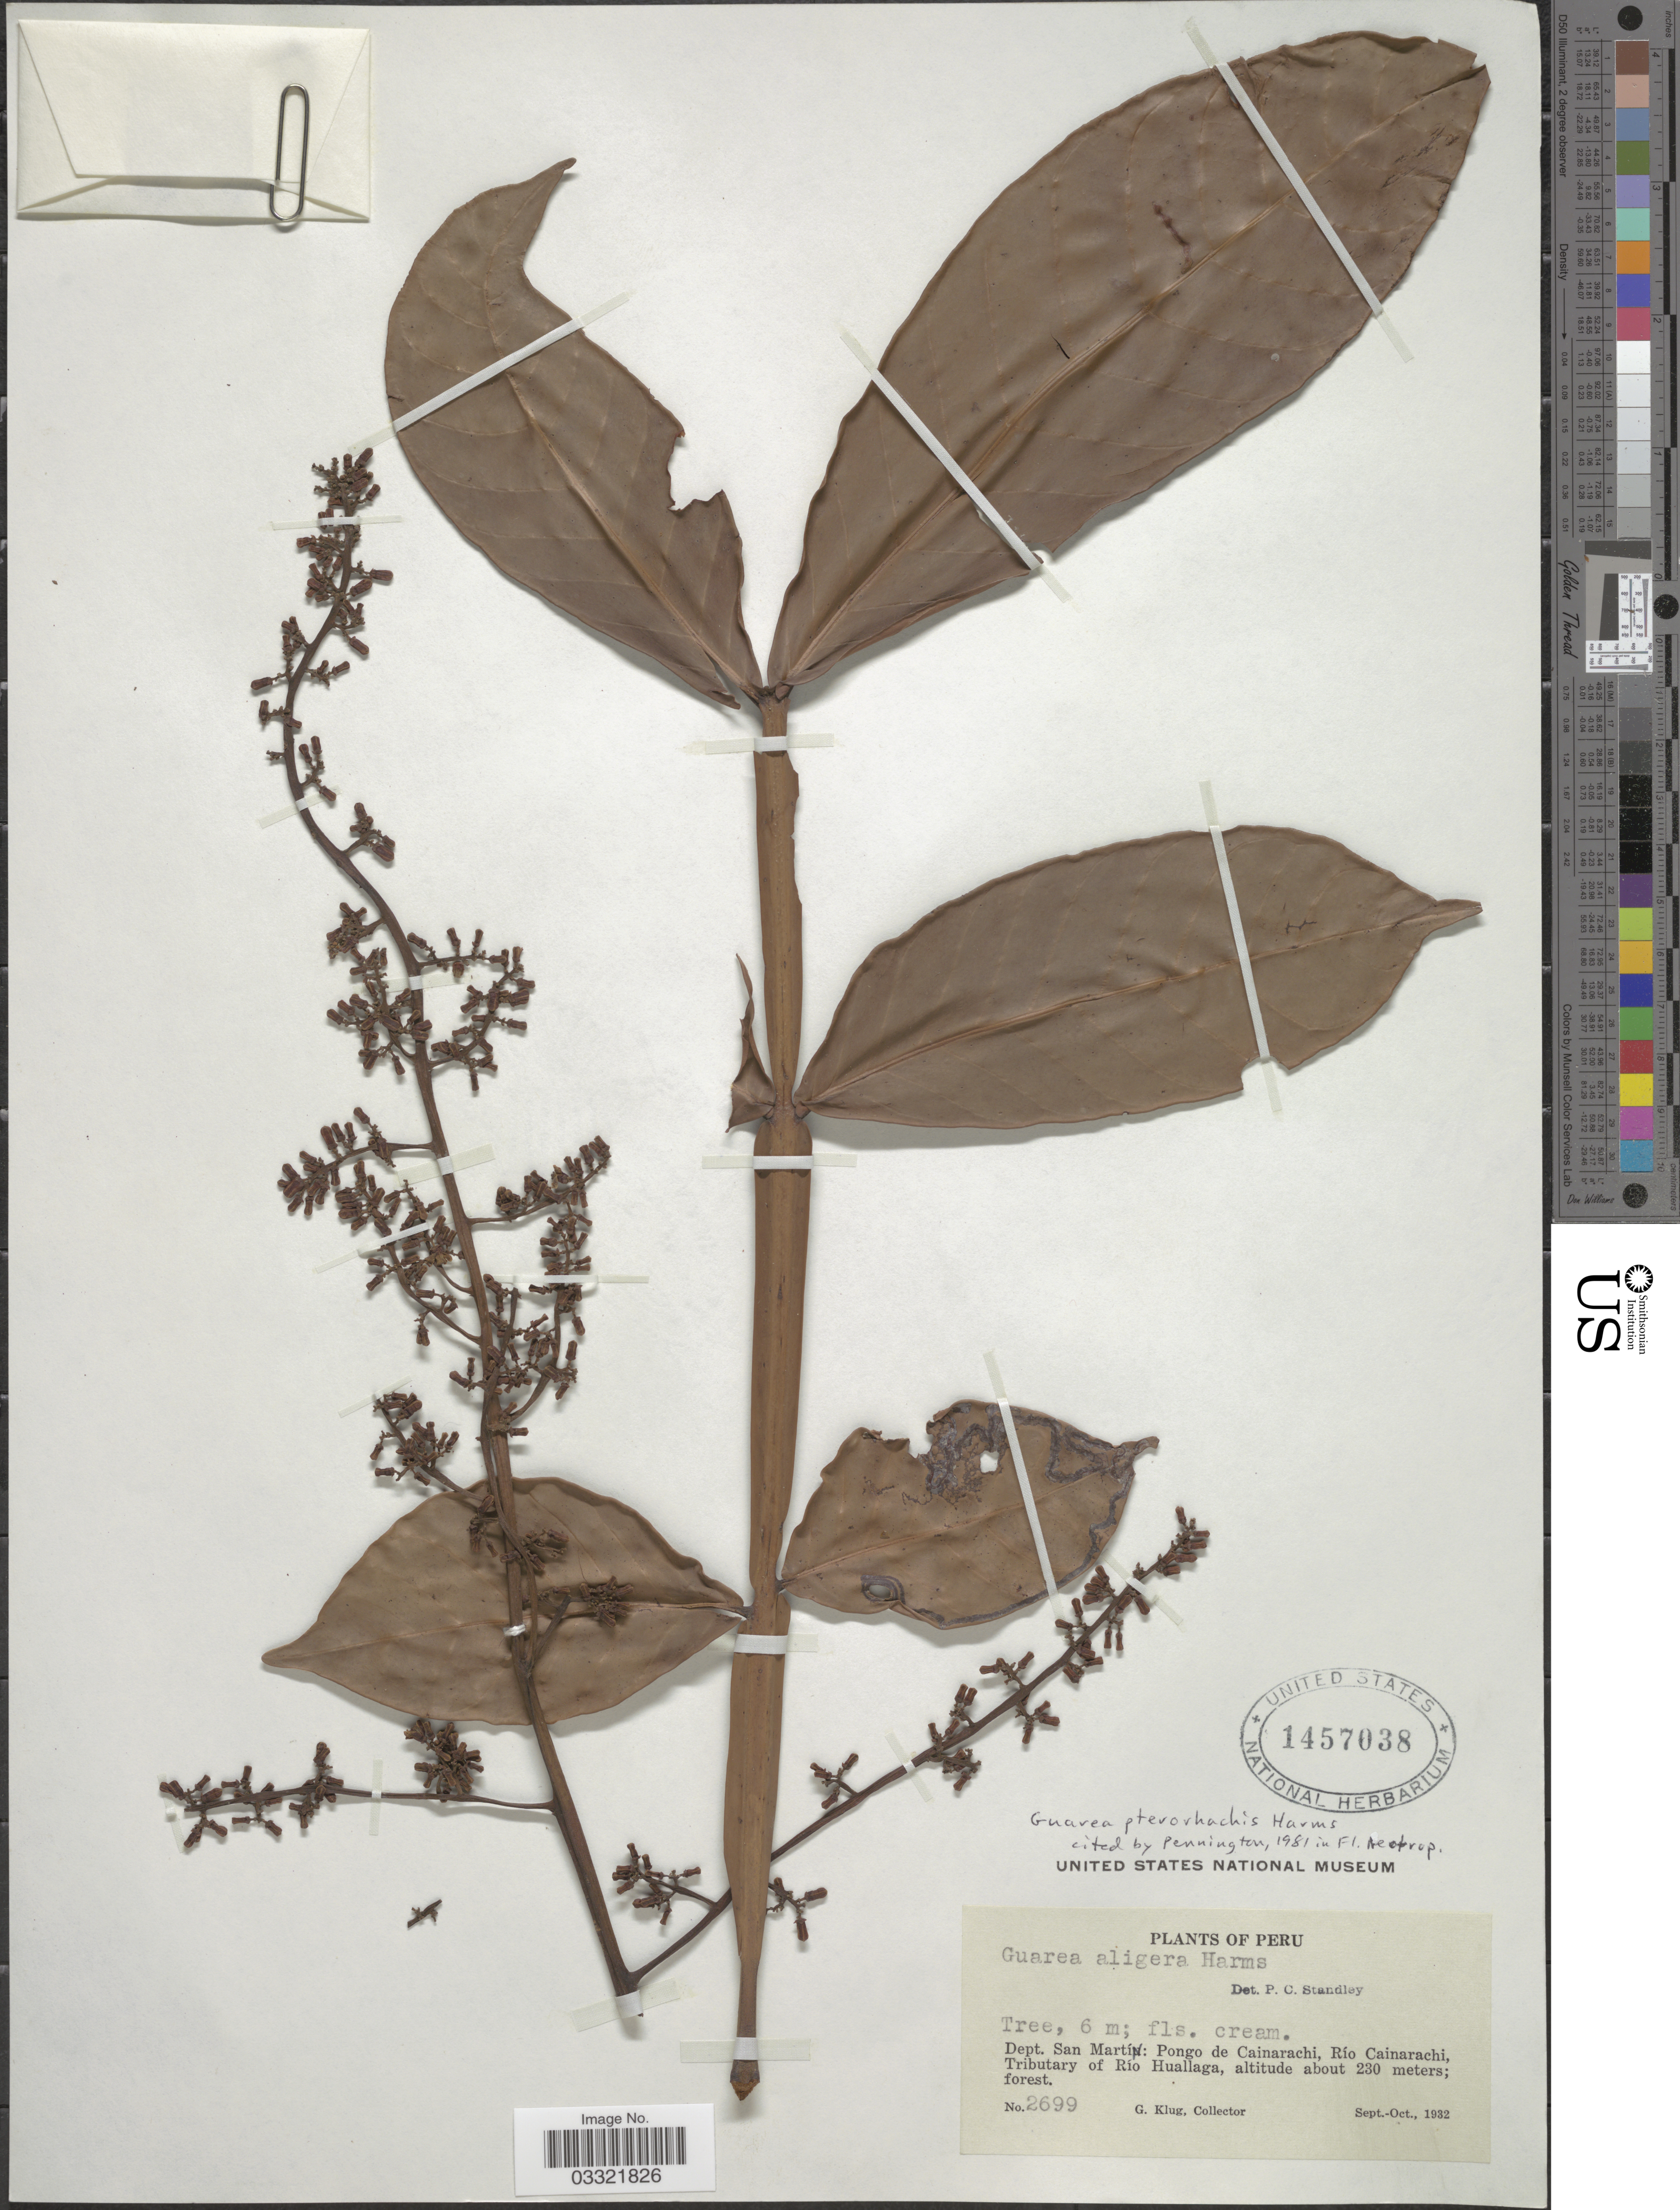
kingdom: Plantae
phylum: Tracheophyta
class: Magnoliopsida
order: Sapindales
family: Meliaceae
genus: Guarea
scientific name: Guarea pterorhachis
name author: Harms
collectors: G. Klug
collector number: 2699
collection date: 1932-09/1932-10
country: Peru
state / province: San Martín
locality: Dept. San Martín: Pongo de Cainarachi, Río Cainarachi, Tributary of Río Huallaga.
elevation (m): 230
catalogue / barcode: US 1457038